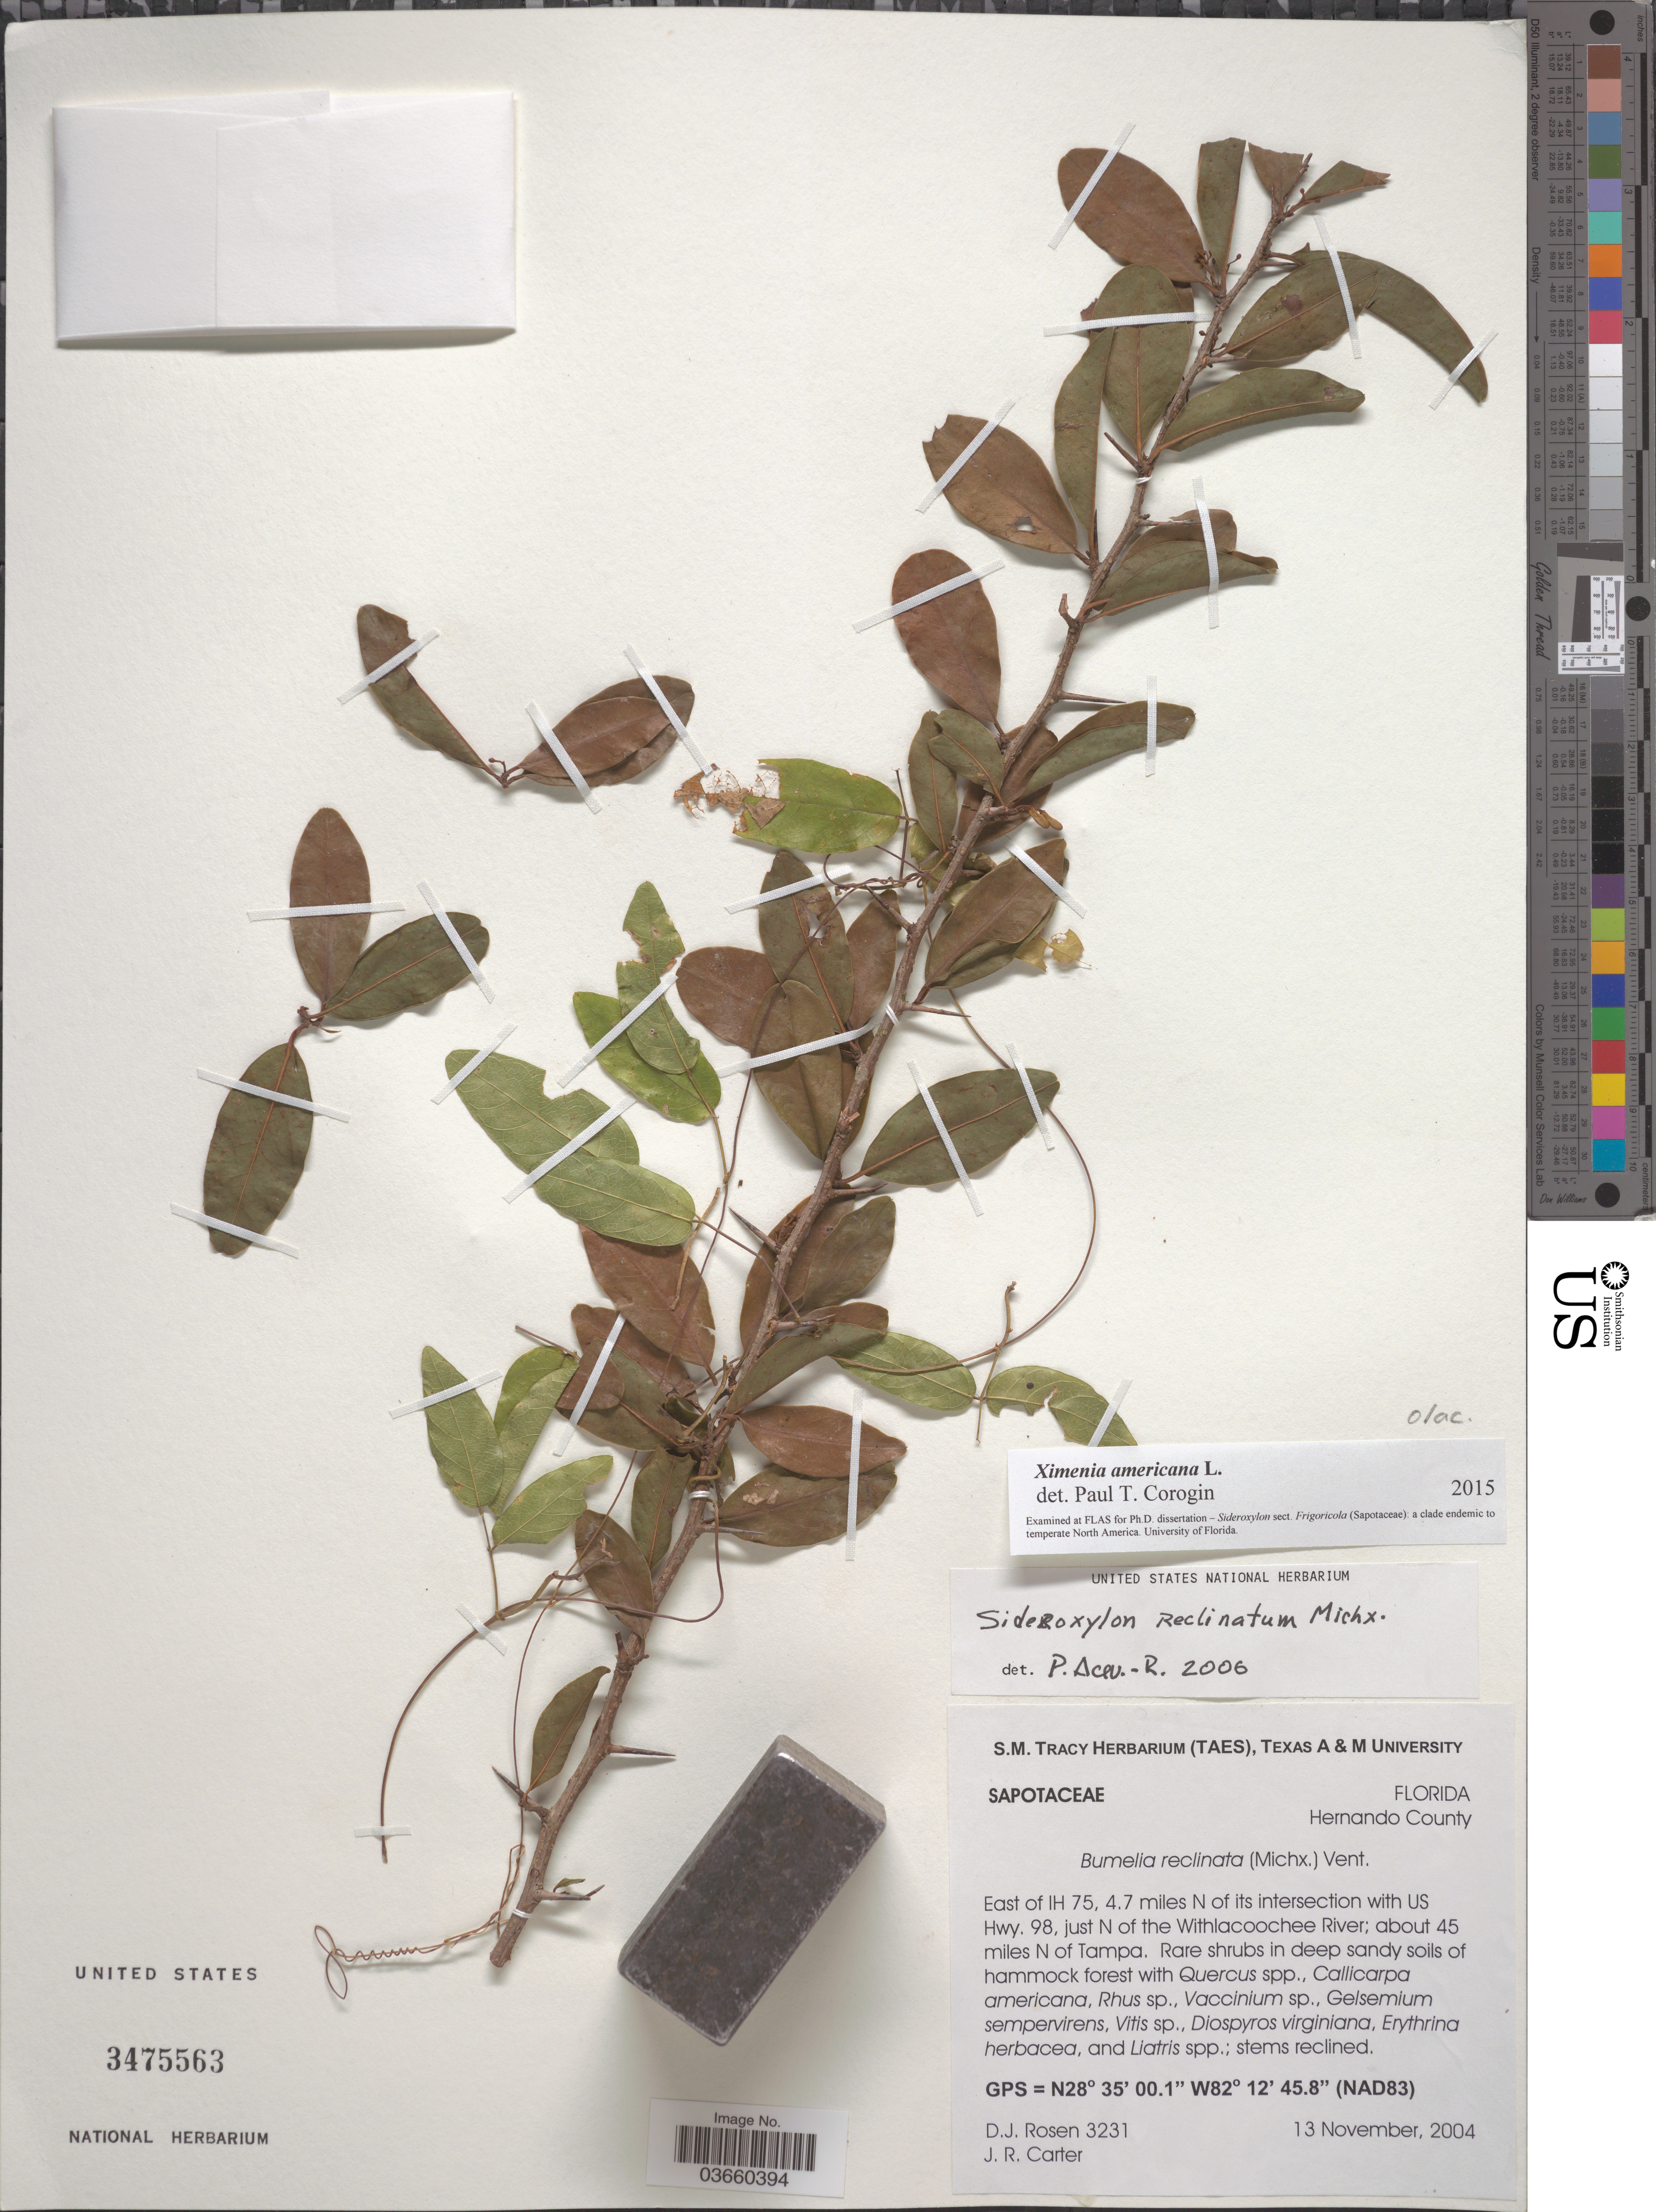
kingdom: Plantae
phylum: Tracheophyta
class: Magnoliopsida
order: Santalales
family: Ximeniaceae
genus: Ximenia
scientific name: Ximenia americana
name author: L.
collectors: D. J. Rosen & R. Carter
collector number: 3231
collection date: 2004-11-13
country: United States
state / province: Florida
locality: Hernando County. East of IH 75, 4.7 miles N of its intersection with US Hwy, 98, just N of the Withlacoochee River; about 45 miles N of Tampa.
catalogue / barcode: US 3475563